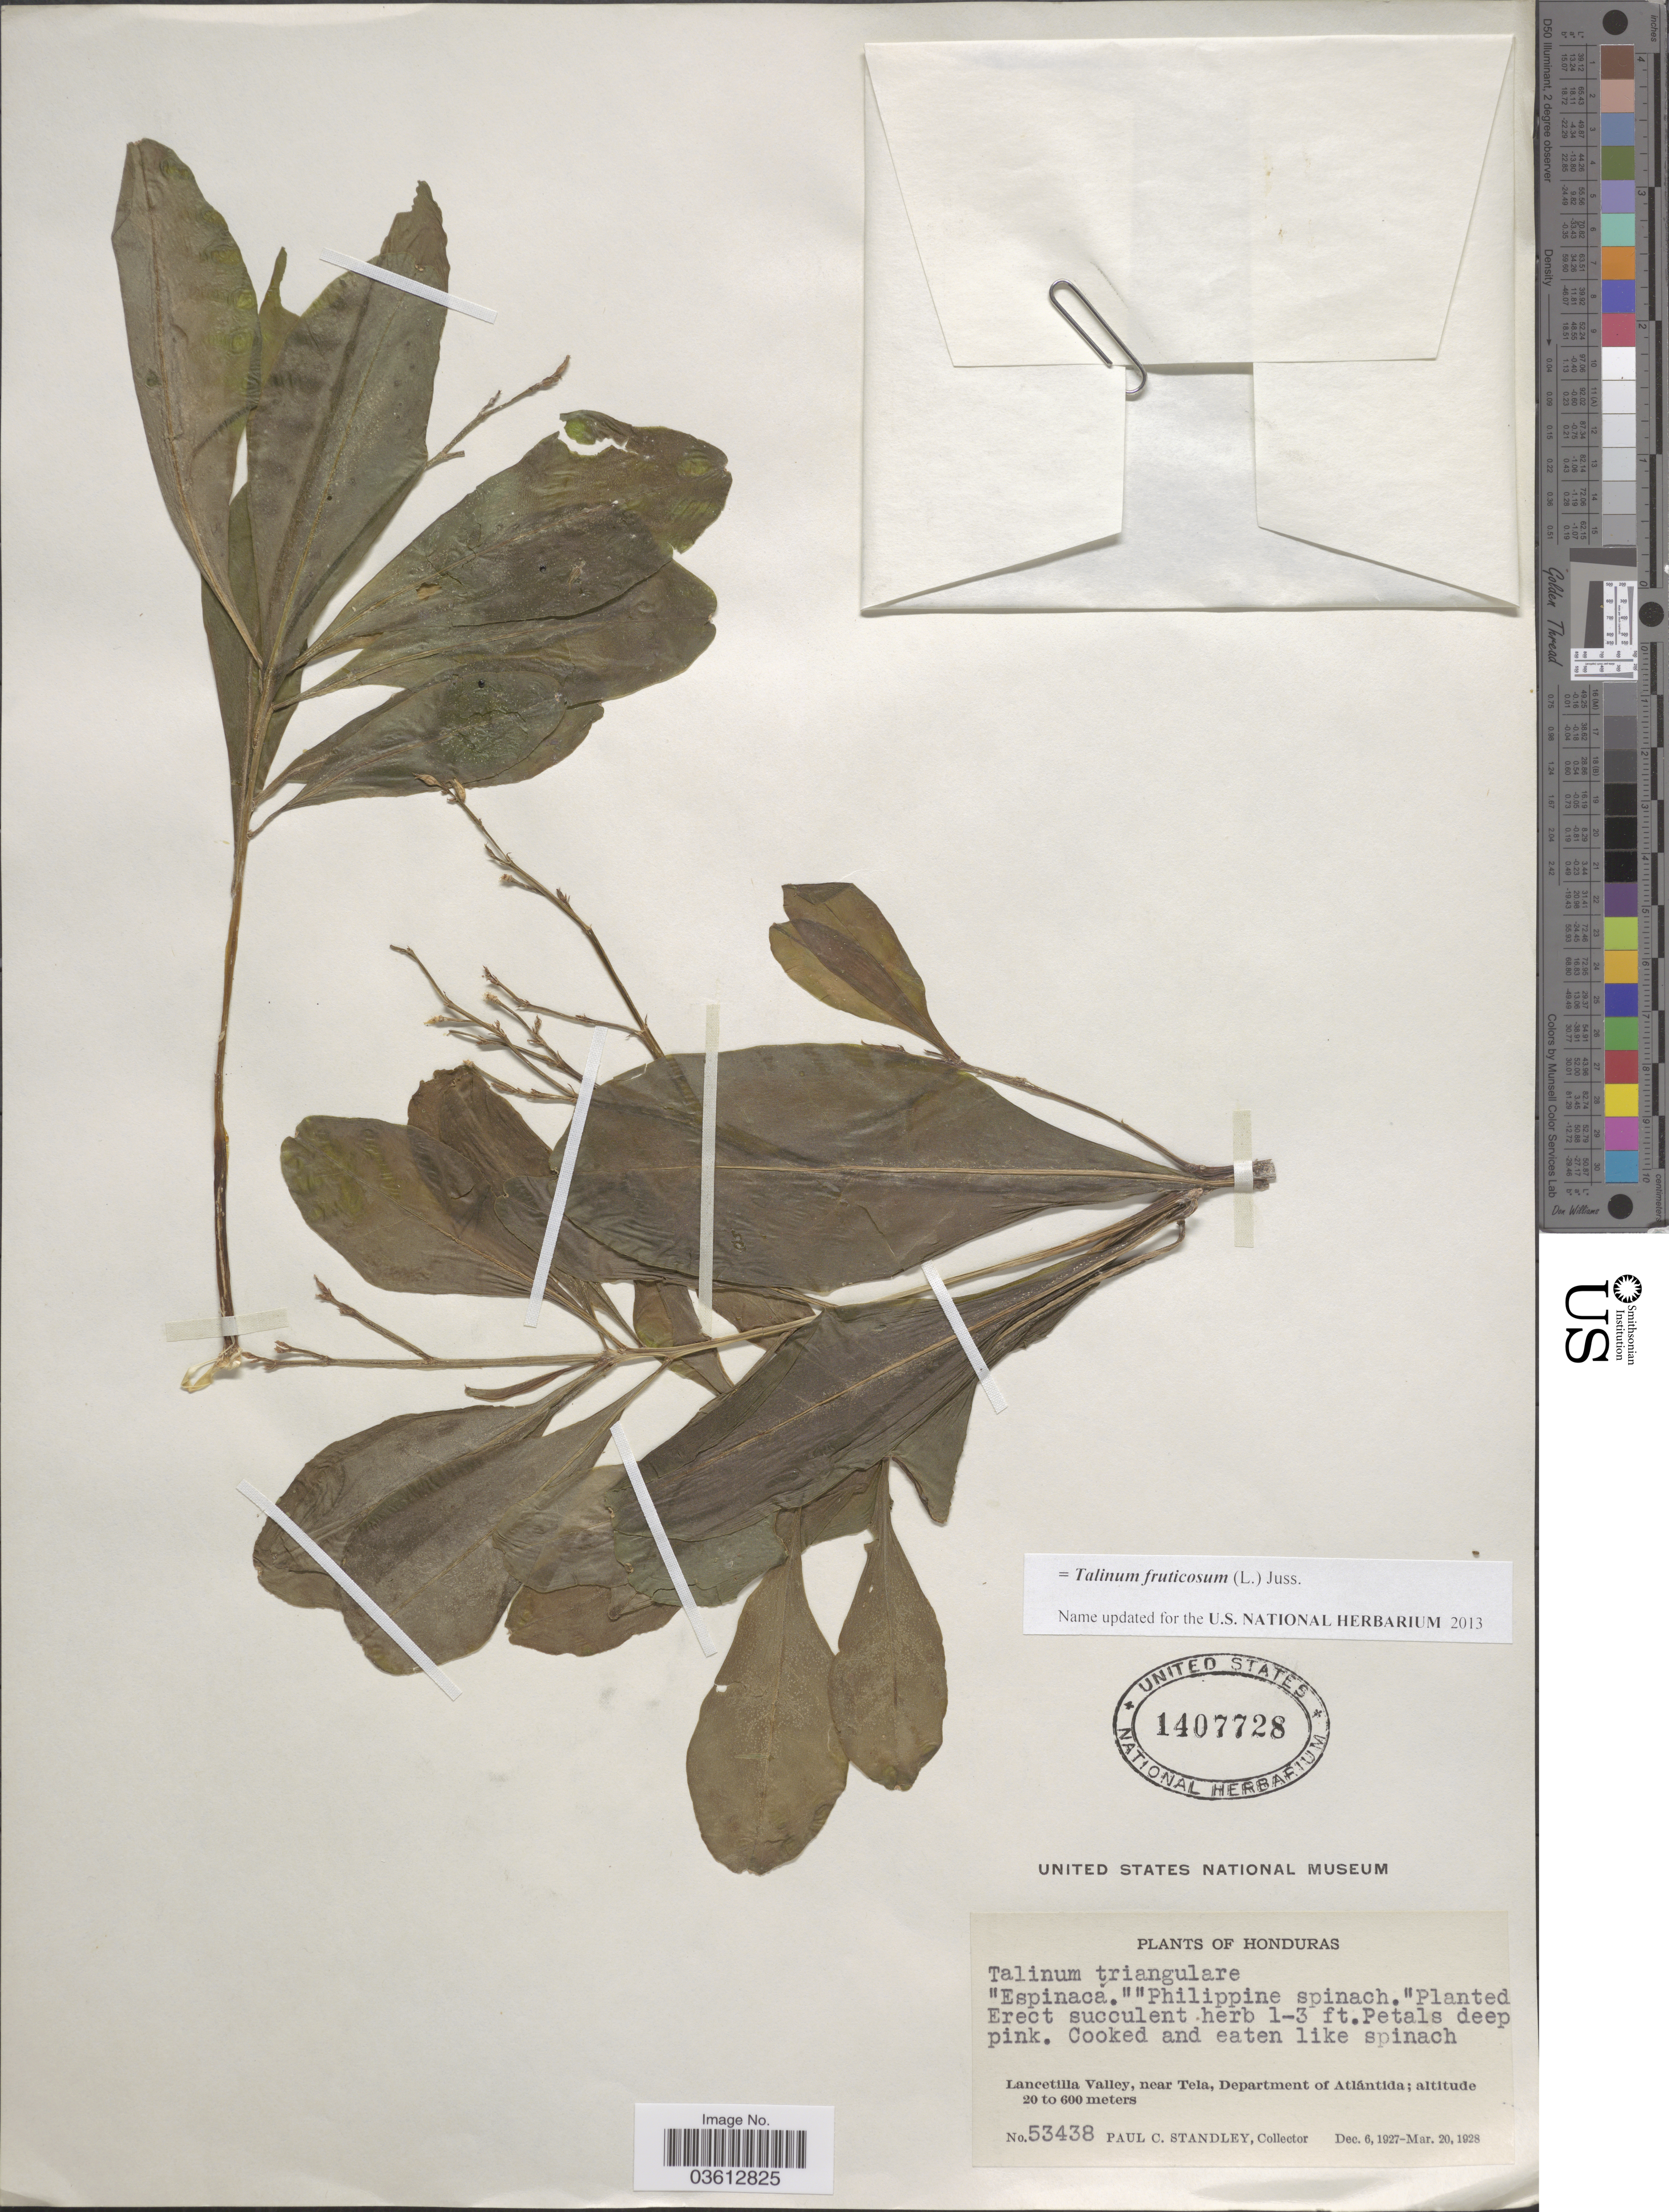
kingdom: Plantae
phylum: Tracheophyta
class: Magnoliopsida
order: Caryophyllales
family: Talinaceae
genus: Talinum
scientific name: Talinum fruticosum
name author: (L.) Juss.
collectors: P. C. Standley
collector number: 53438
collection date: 1927-12-06/1928-03-20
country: Honduras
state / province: Atlántida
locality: Lancetilla Valley, near Tela, Department of Atlántida.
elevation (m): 20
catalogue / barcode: US 1407728